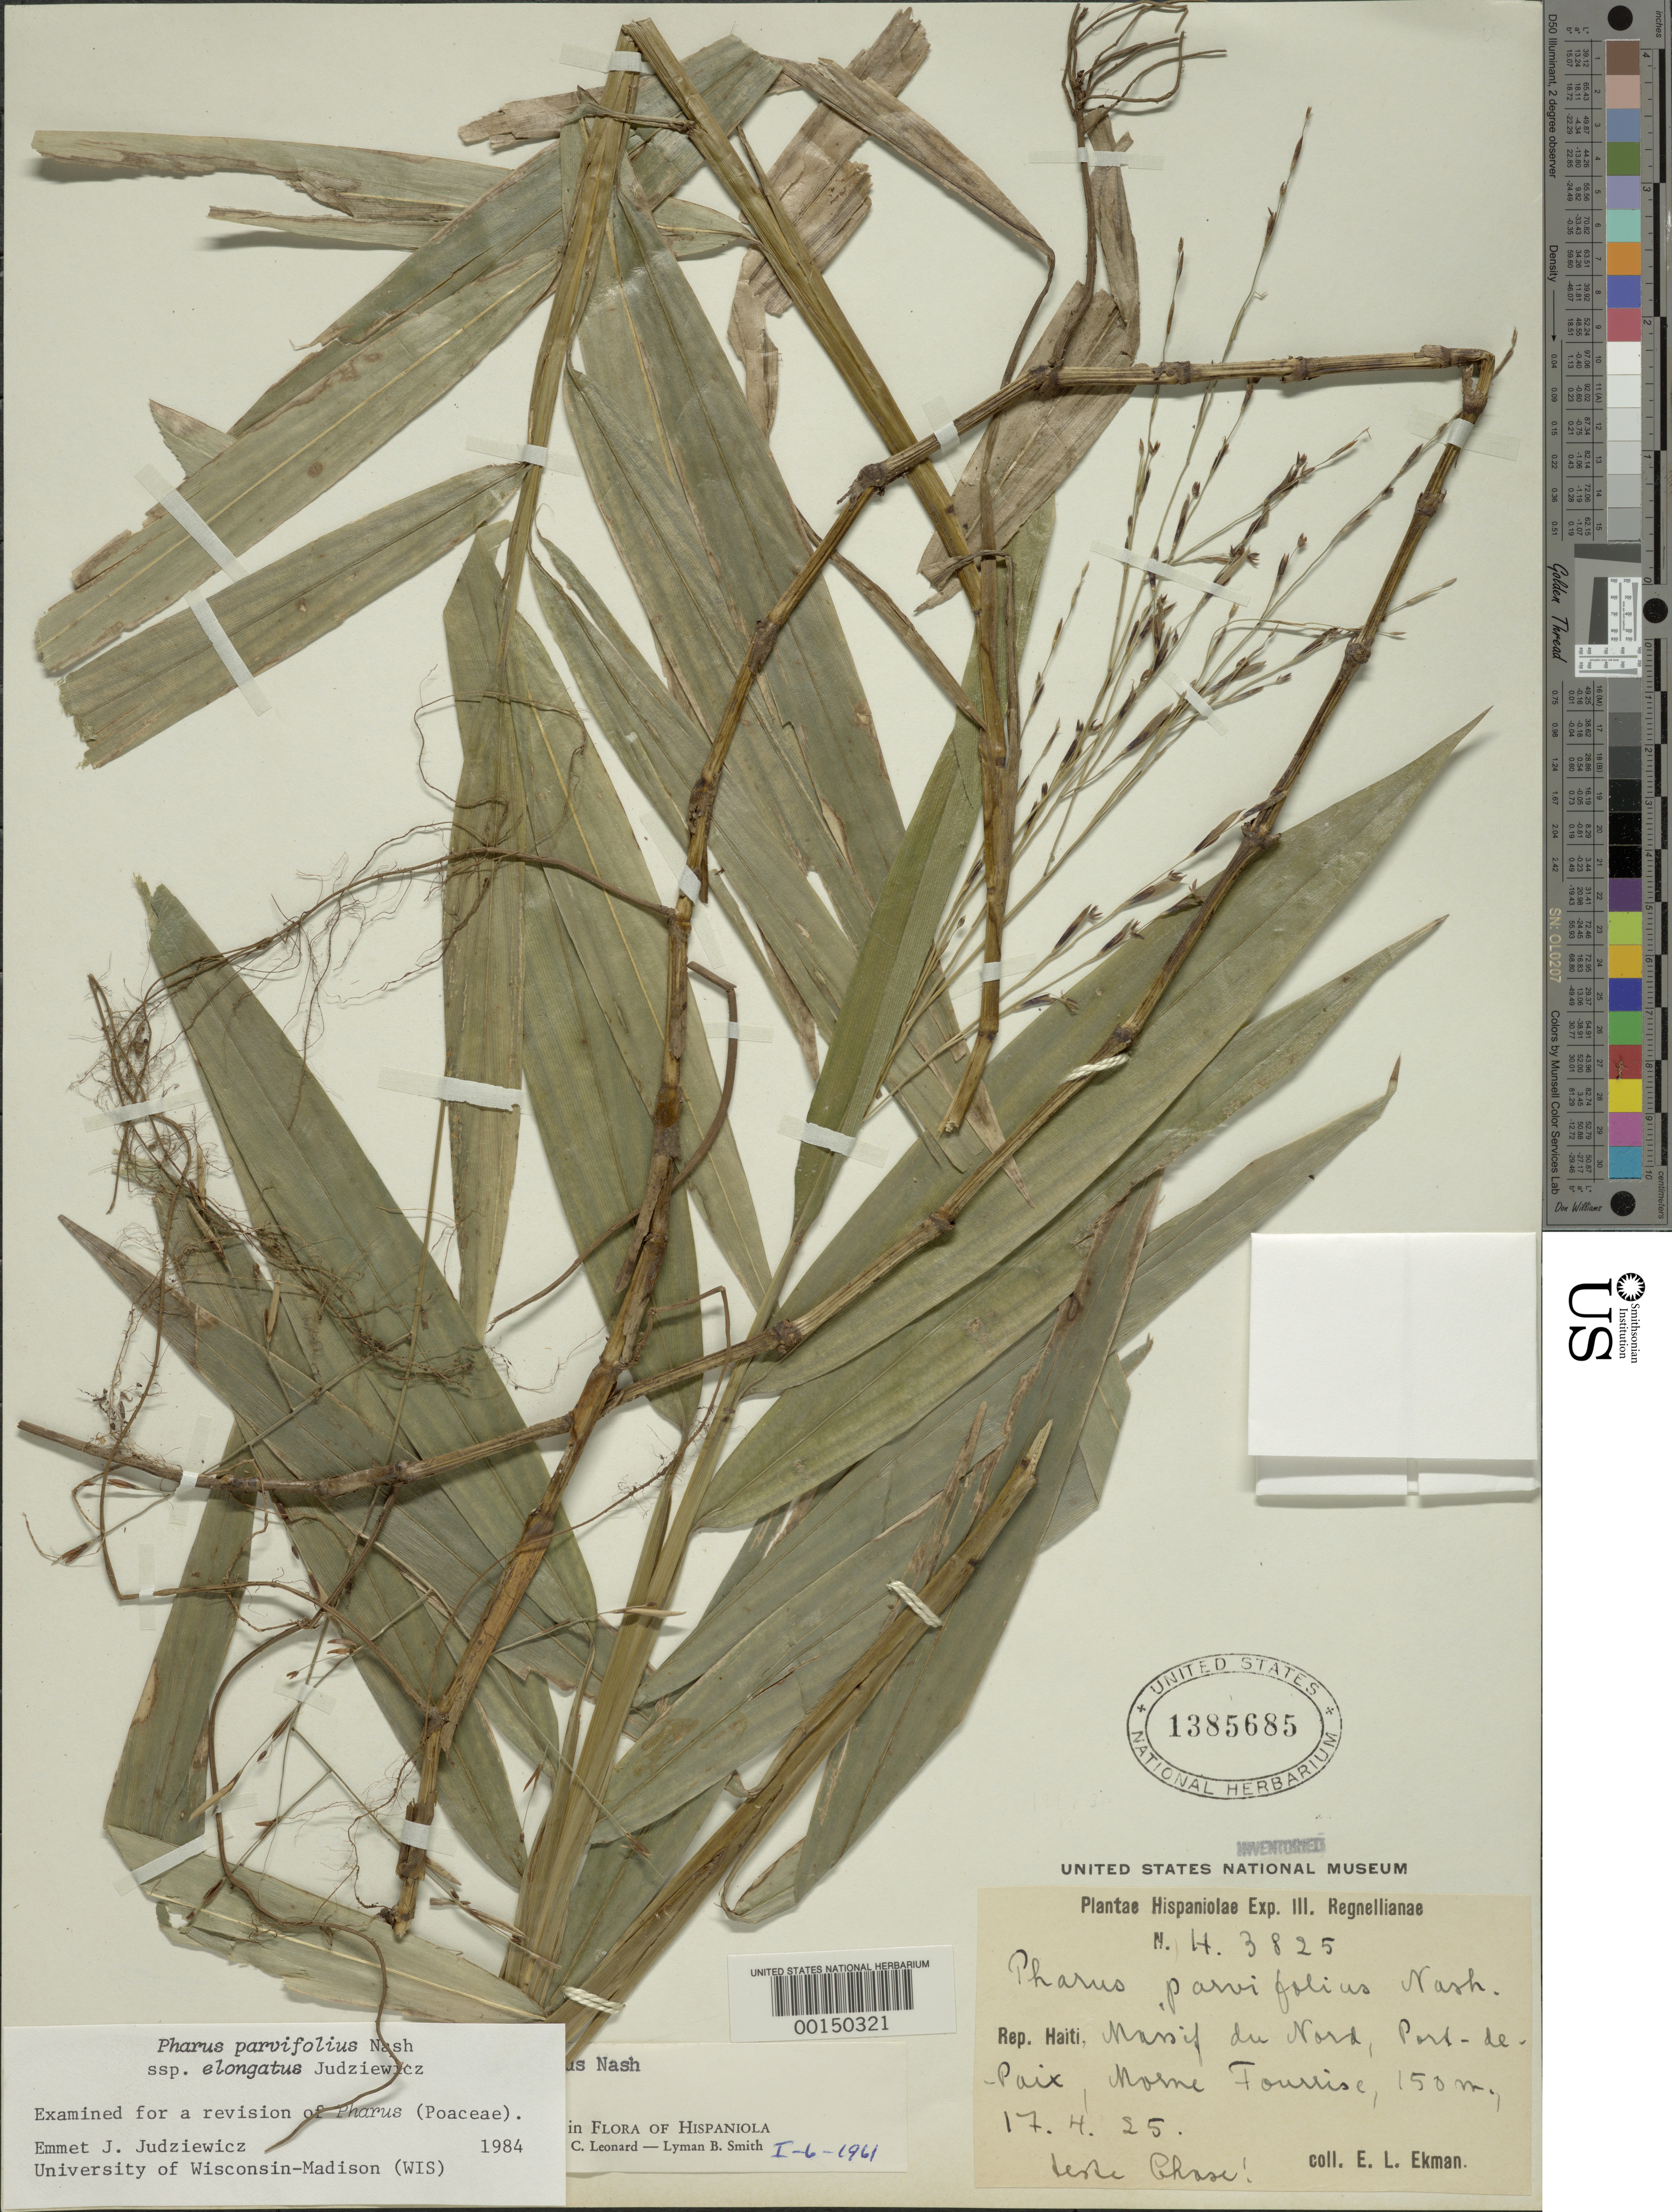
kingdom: Plantae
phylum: Tracheophyta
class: Liliopsida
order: Poales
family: Poaceae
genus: Pharus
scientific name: Pharus parvifolius subsp. elongatus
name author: Judz.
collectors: E. L. Ekman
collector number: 3825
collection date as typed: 17 Apr 1925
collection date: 1925-04-17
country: Haiti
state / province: Nord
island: Hispaniola Island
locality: Port de paix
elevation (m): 150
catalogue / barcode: US 1385685